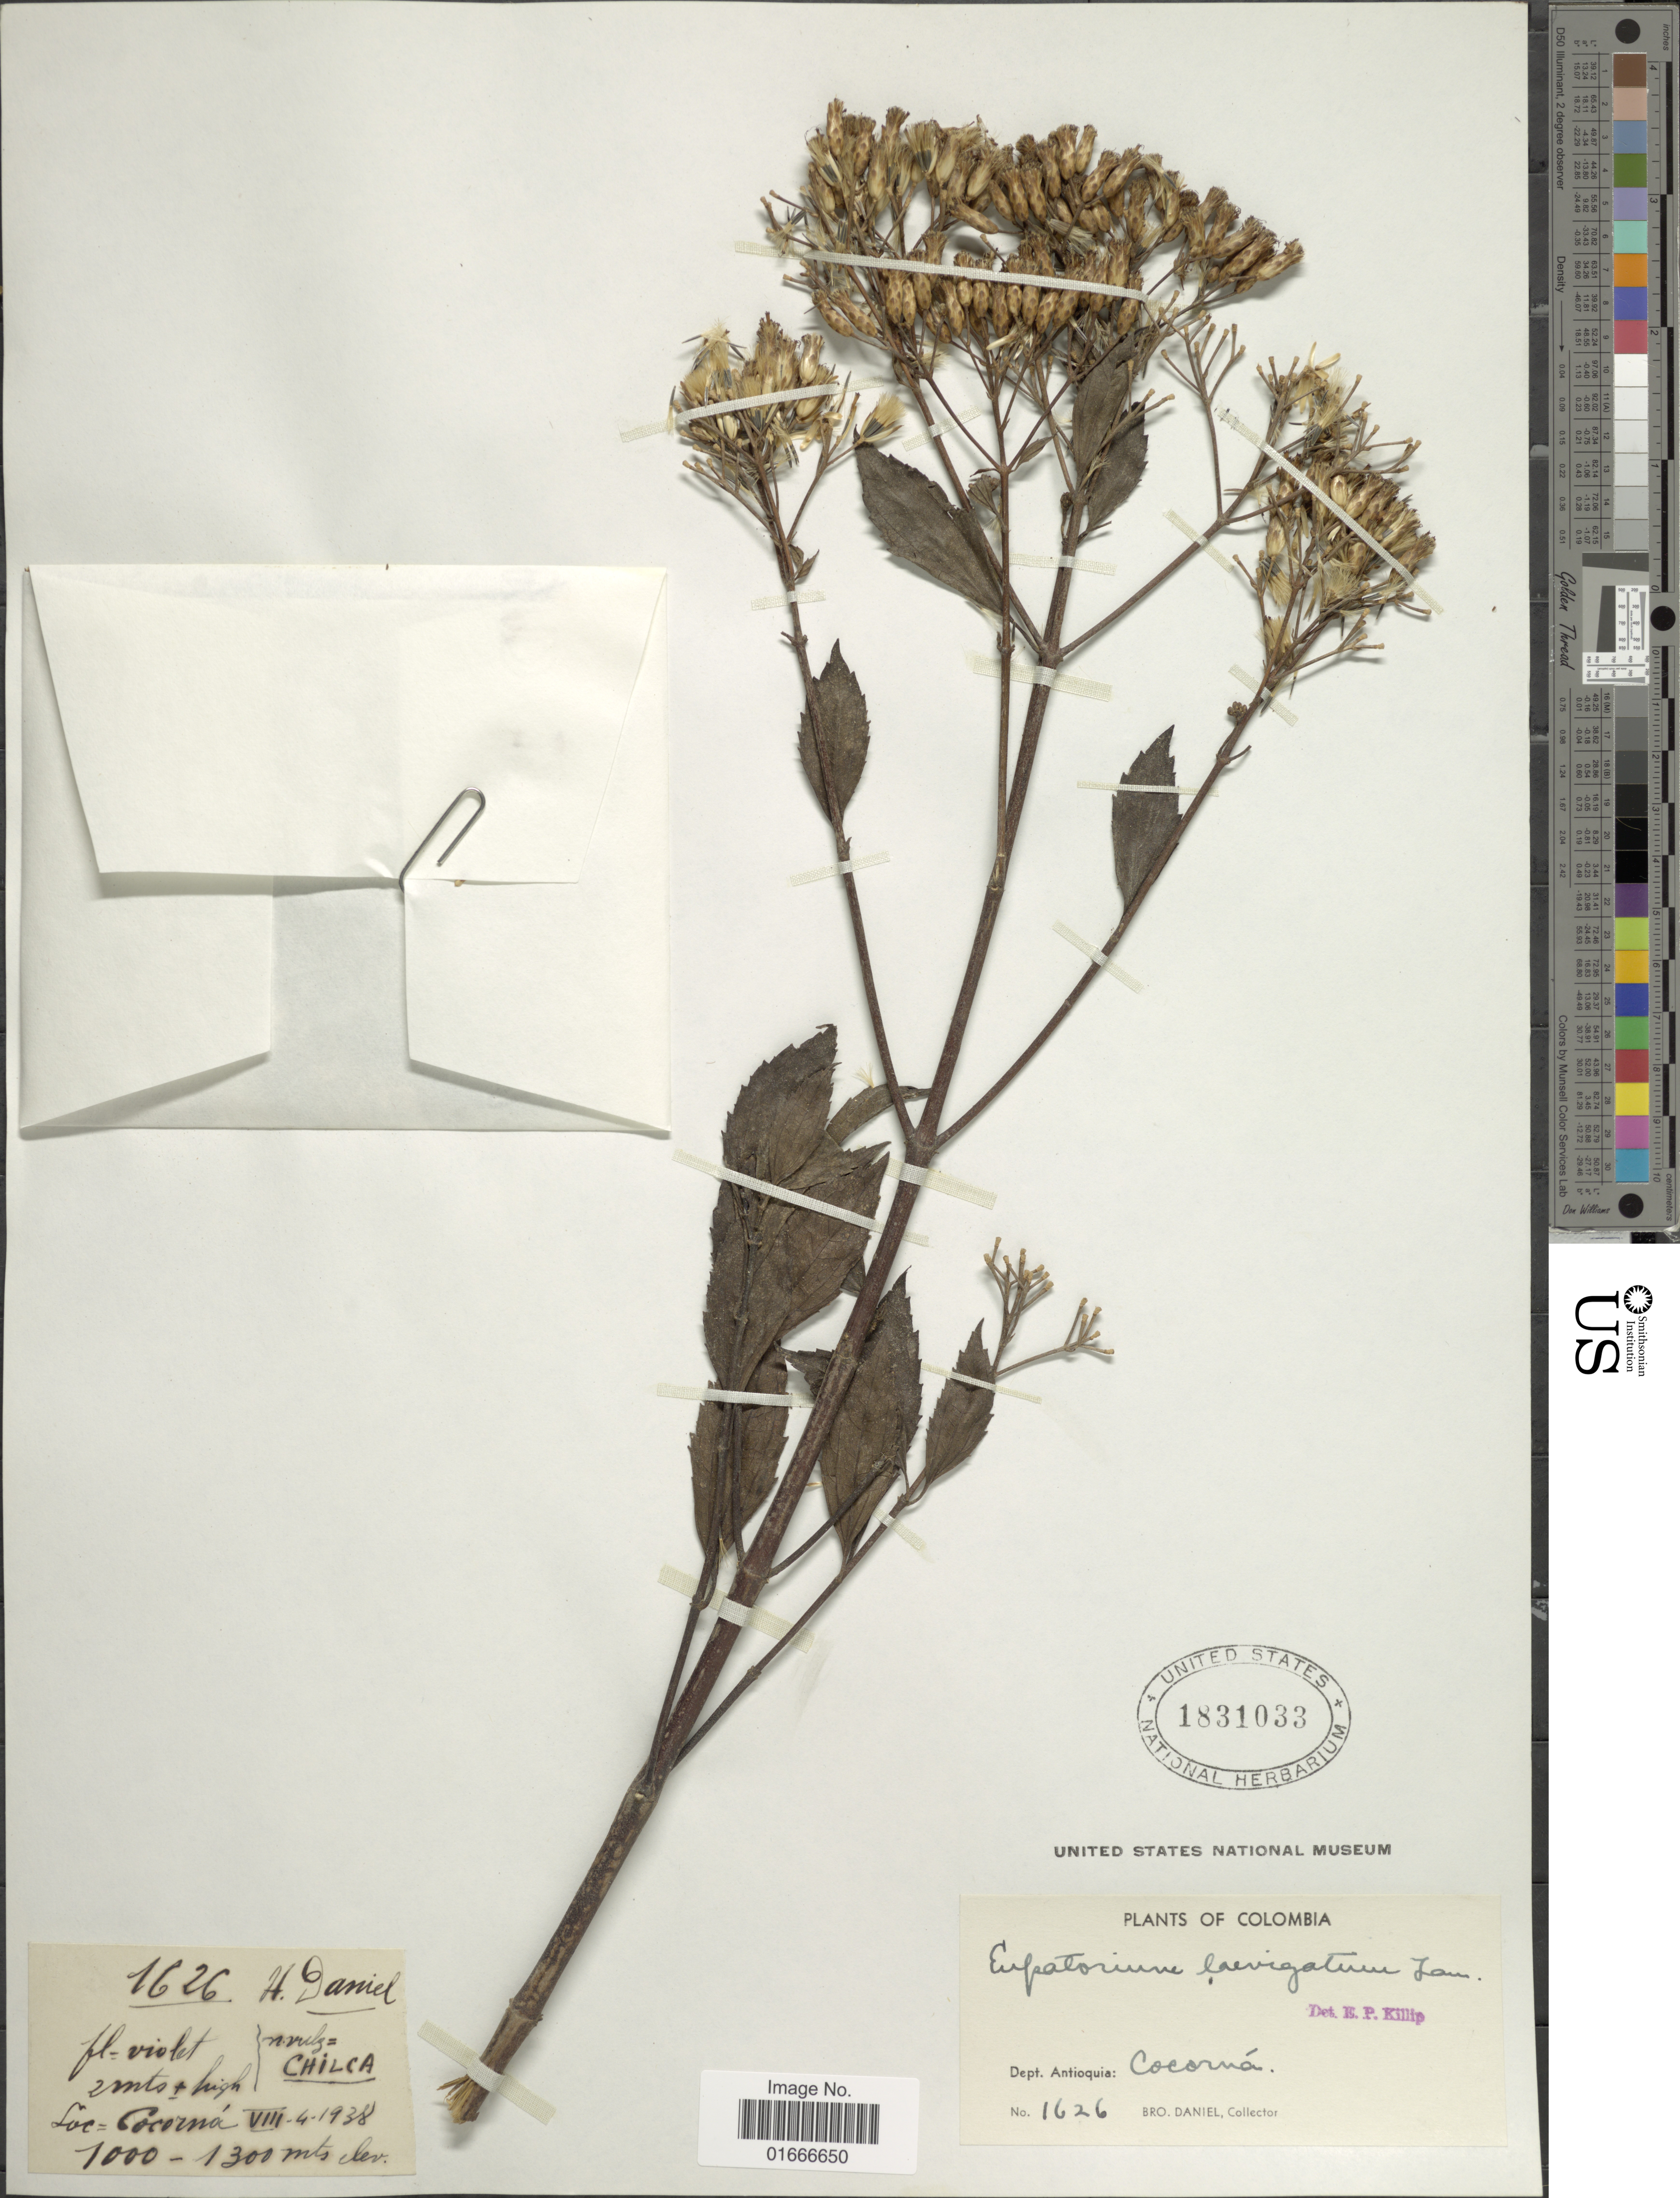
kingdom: Plantae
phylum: Tracheophyta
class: Magnoliopsida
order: Asterales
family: Asteraceae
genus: Chromolaena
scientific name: Chromolaena laevigata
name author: (Lam.) R.M. King & H. Rob.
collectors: Bro. Daniel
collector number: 1626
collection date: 1938-08-04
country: Colombia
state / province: Antioquia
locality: Cocorna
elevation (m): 1000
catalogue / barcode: US 1831033